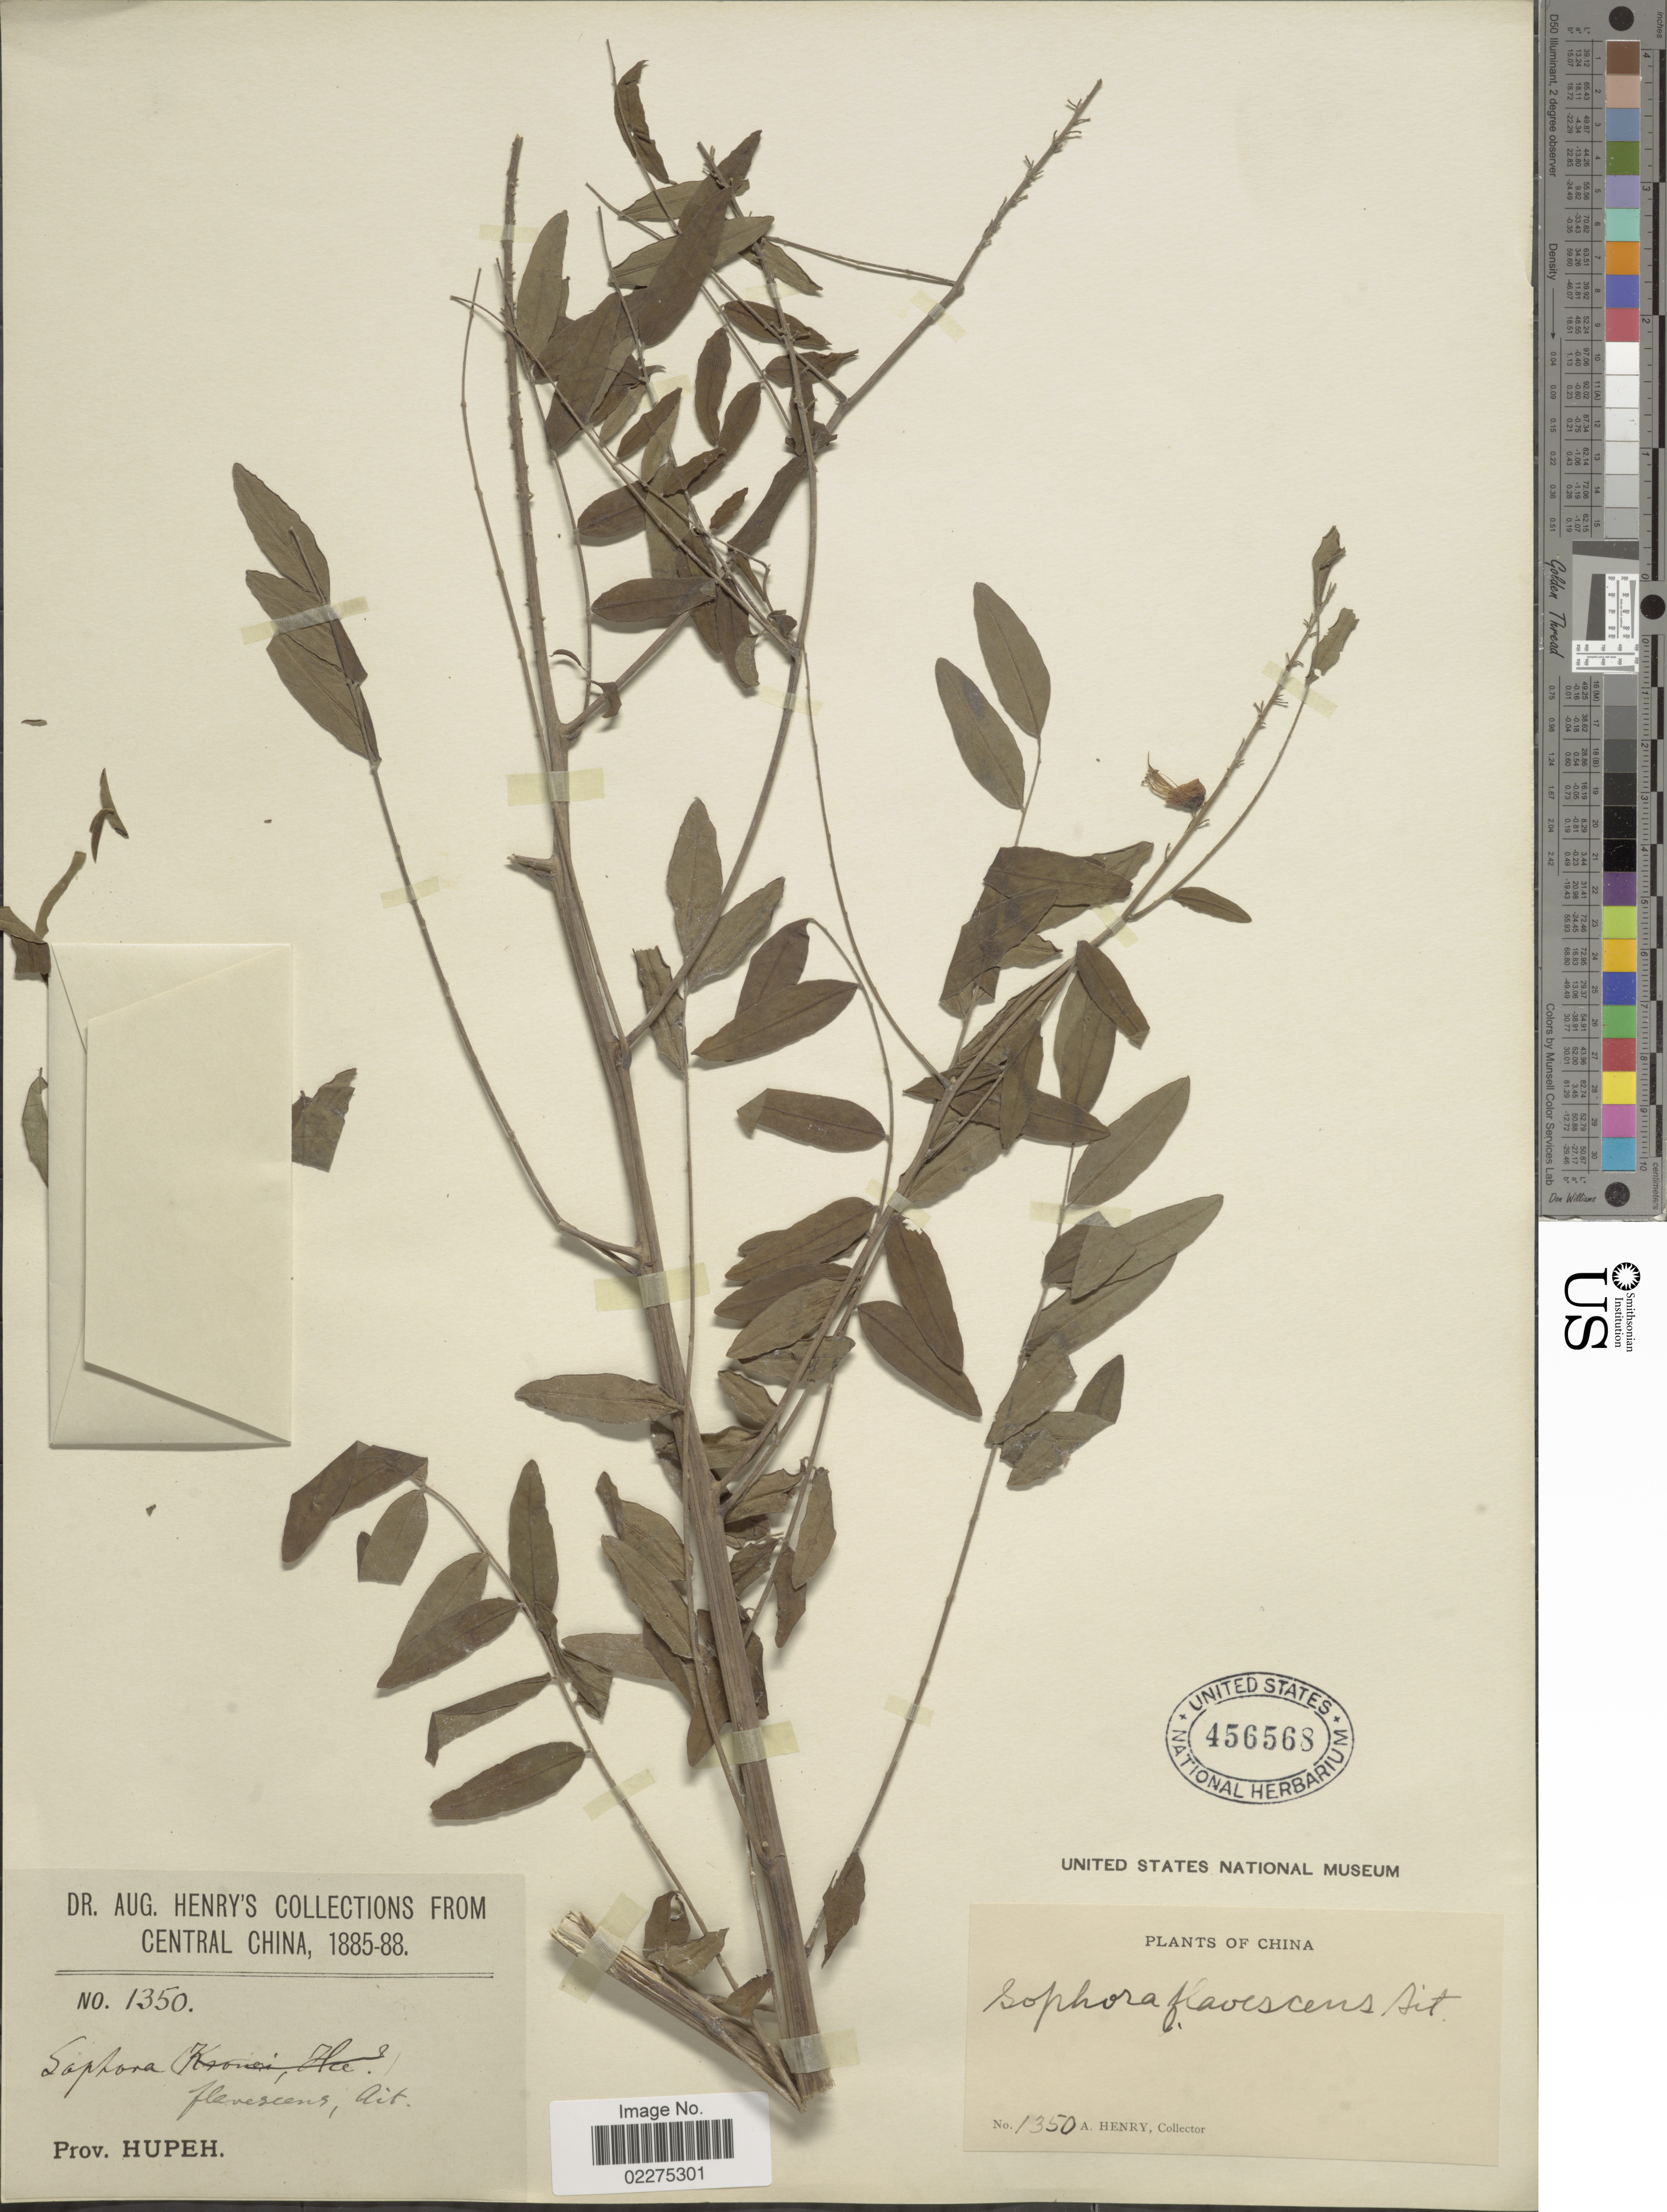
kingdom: Plantae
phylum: Tracheophyta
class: Magnoliopsida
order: Fabales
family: Fabaceae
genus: Sophora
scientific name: Sophora flavescens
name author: Aiton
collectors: A. Henry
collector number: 1350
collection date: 1885/1888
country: China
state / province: Hubei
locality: Central China. Prov. Hupeh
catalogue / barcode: US 456568